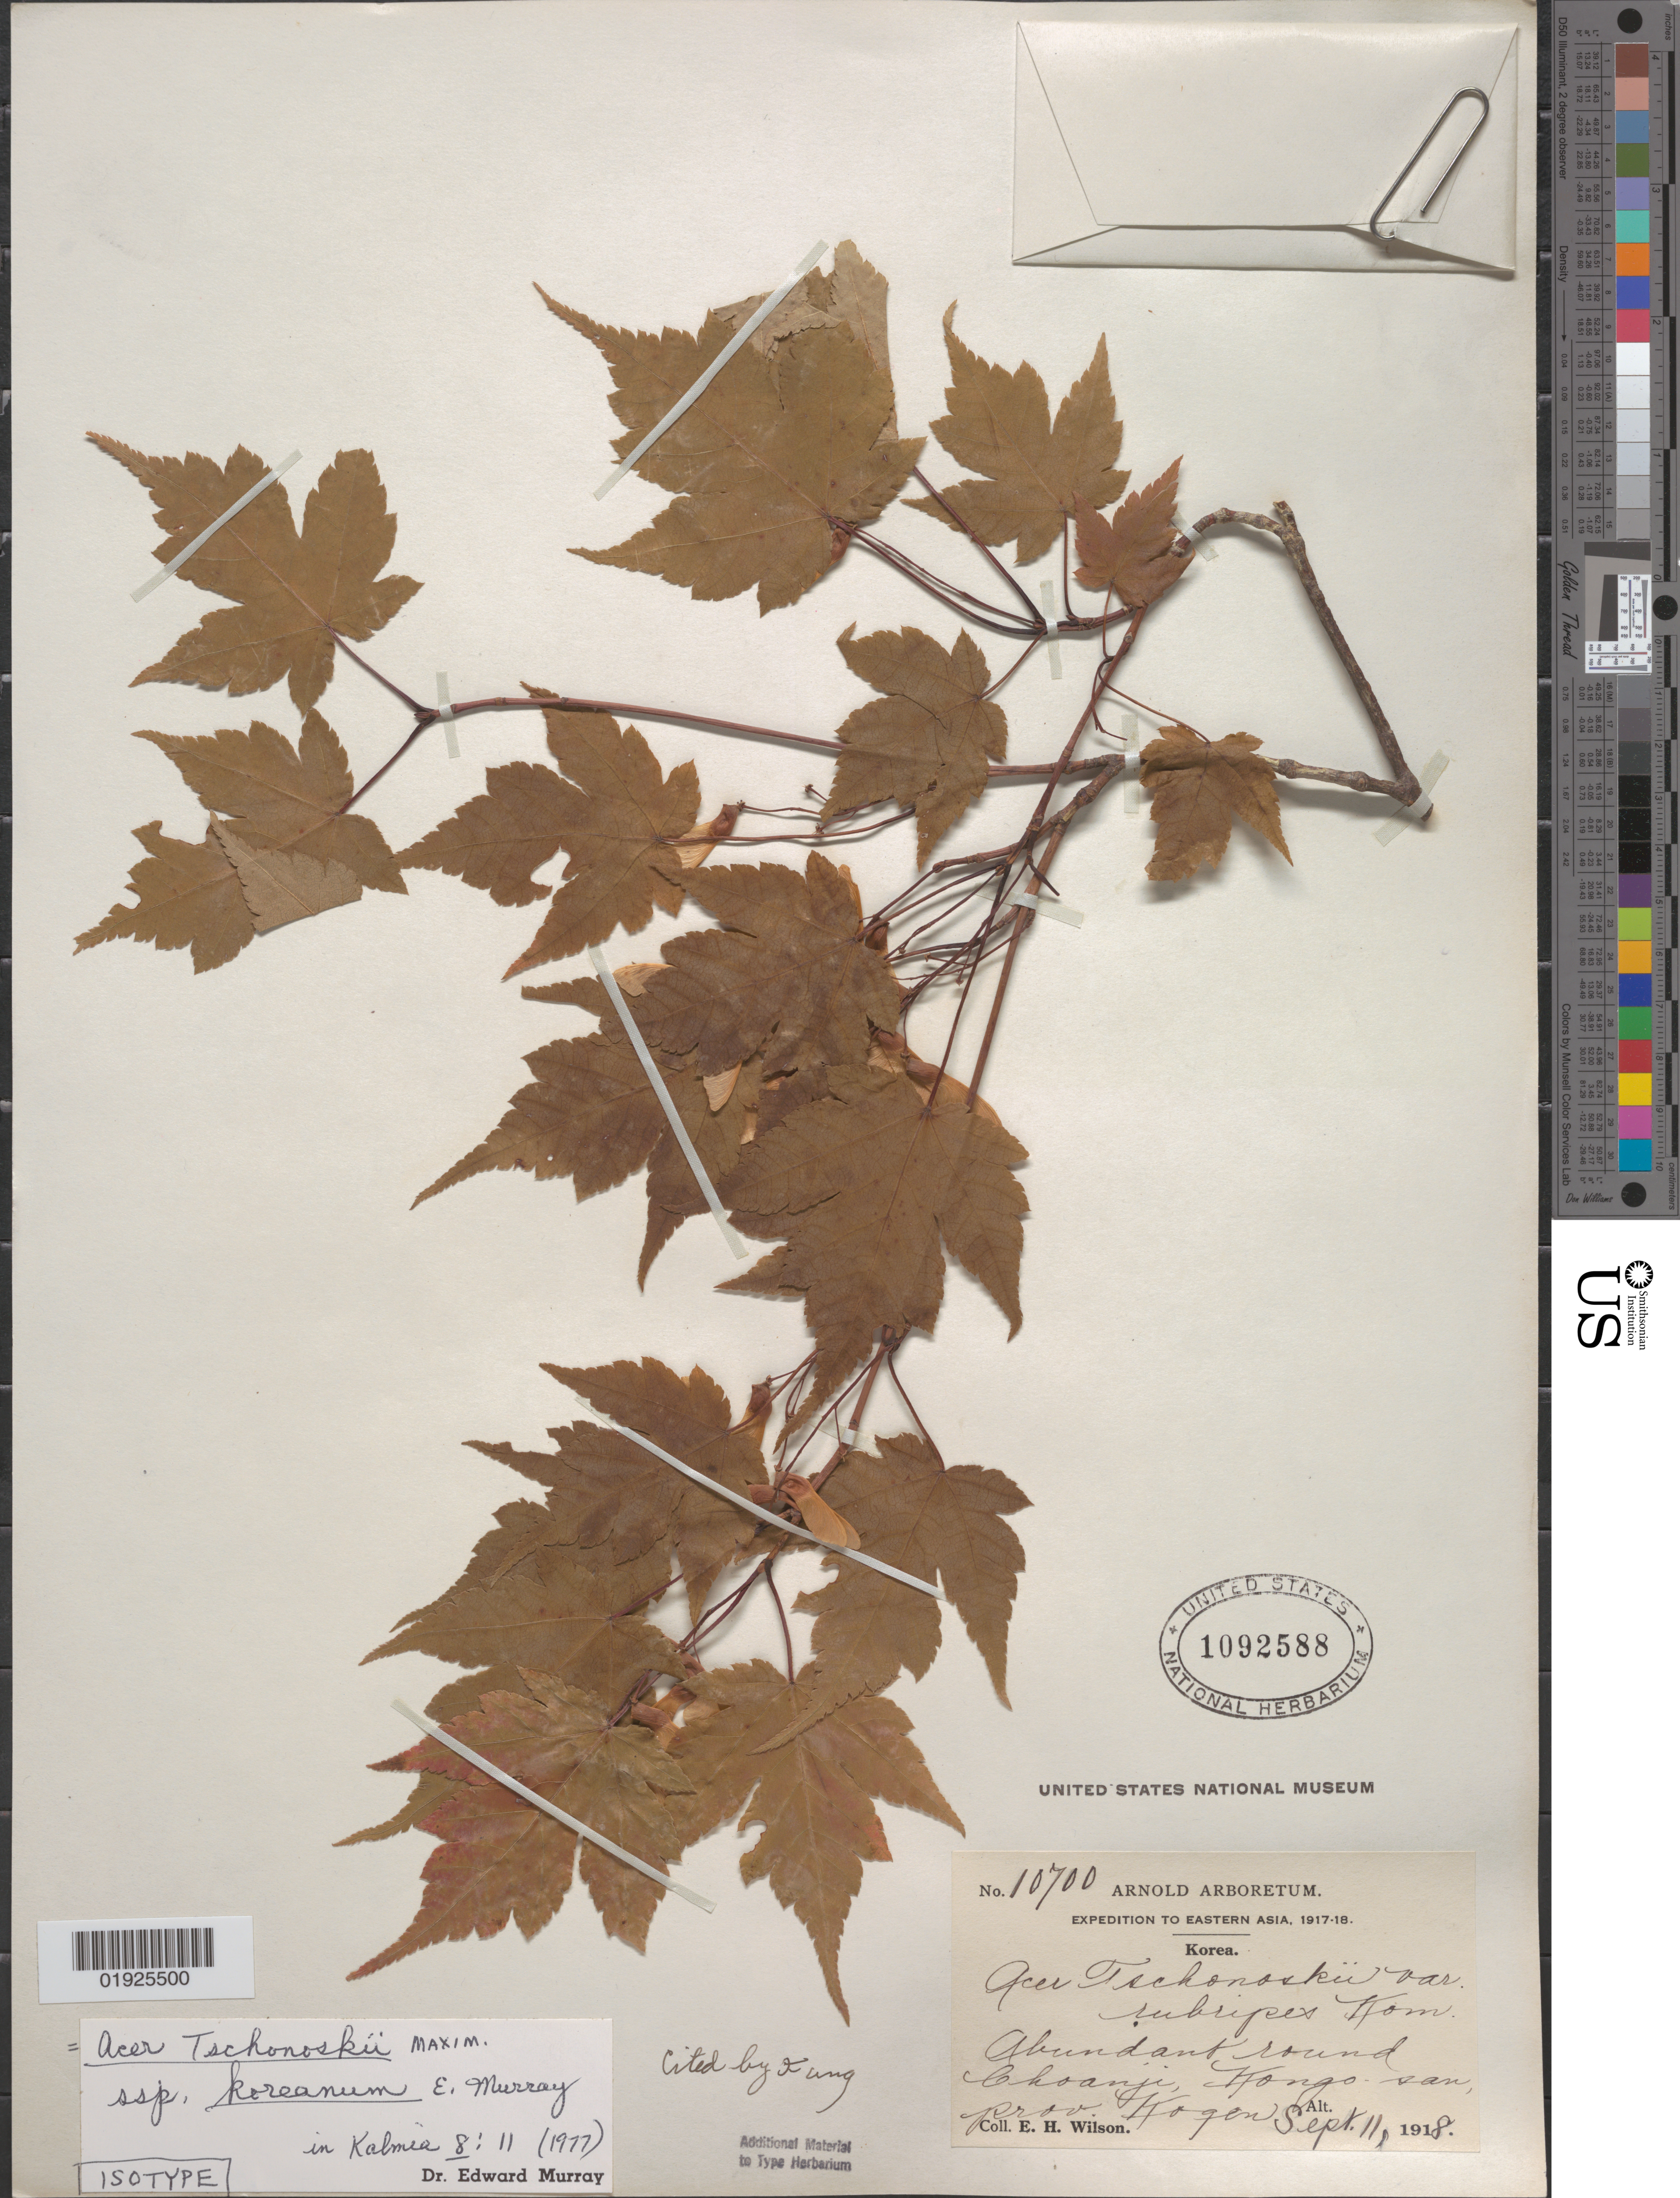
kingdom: Plantae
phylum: Tracheophyta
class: Magnoliopsida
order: Sapindales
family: Sapindaceae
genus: Acer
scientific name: Acer tschonoskii subsp. koreanum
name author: A.E. Murray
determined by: Murray, Edward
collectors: E. H. Wilson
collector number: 10700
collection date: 1918-09-11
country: North Korea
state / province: Kangwon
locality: Prov. Kogen. Kongo-san, Choanji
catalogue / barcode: US 1092588